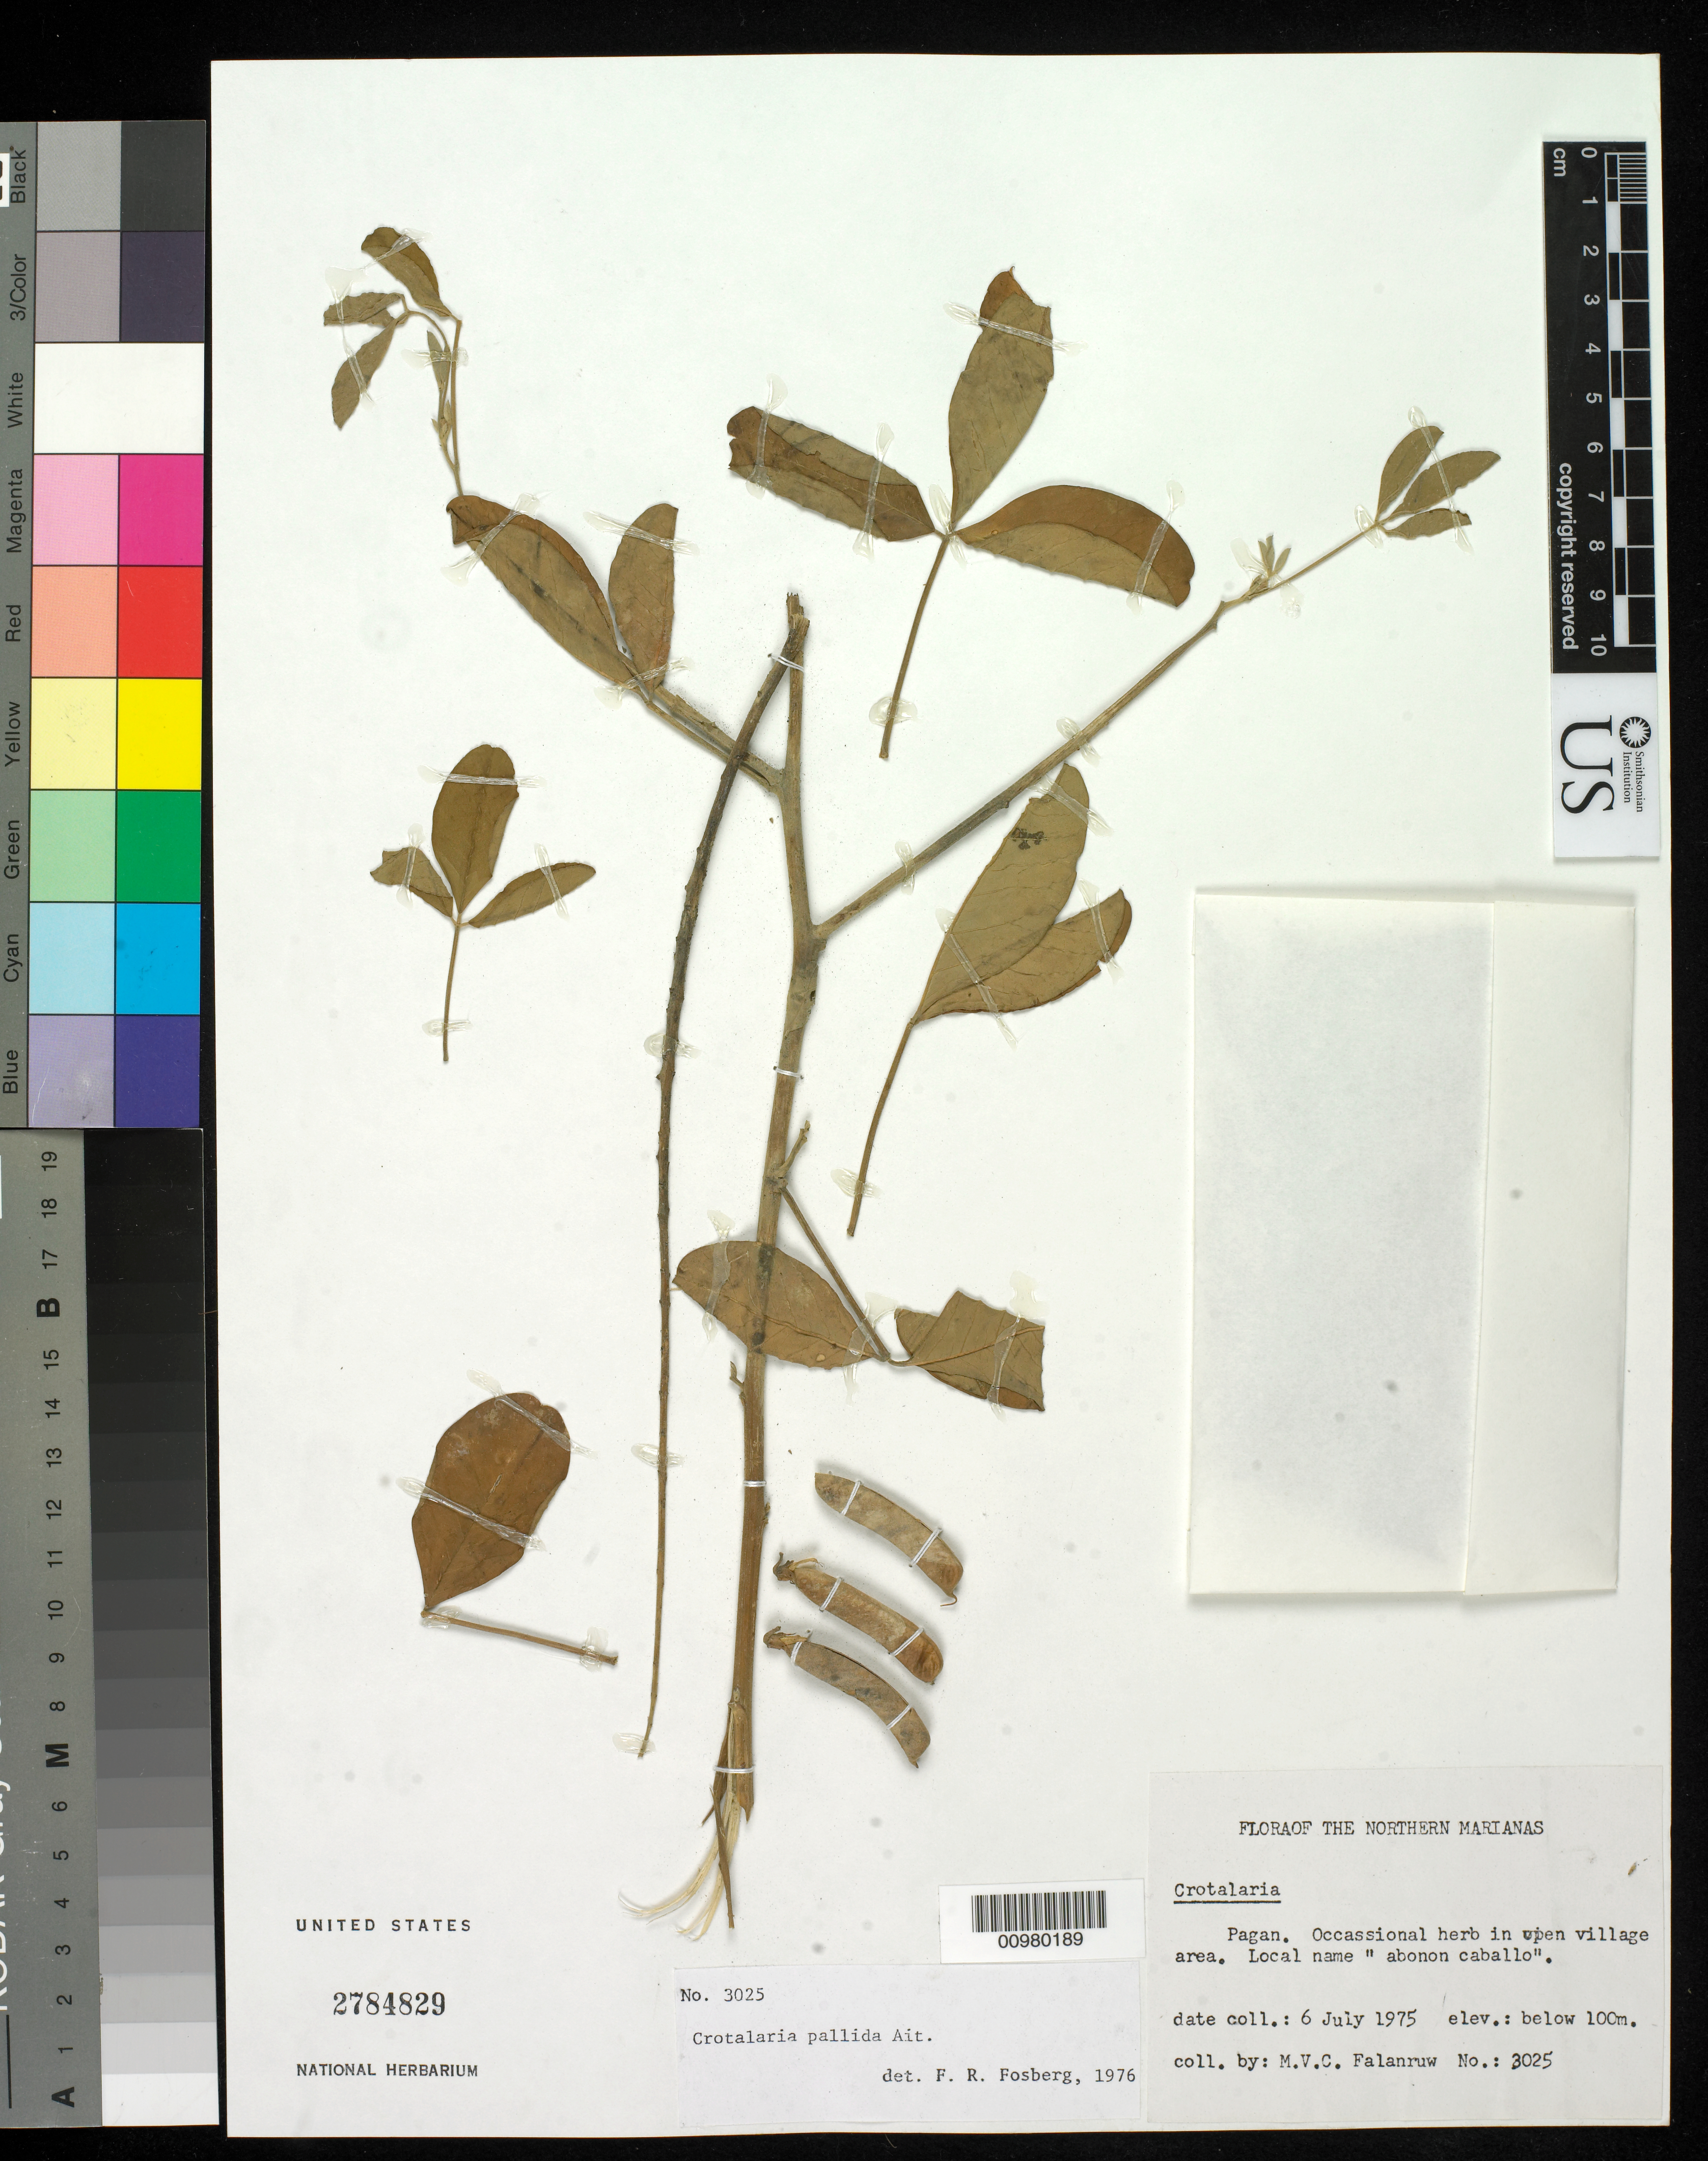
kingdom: Plantae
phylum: Tracheophyta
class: Magnoliopsida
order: Fabales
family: Fabaceae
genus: Crotalaria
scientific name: Crotalaria pallida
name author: Aiton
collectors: M. V. Falanruw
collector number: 3025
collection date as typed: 06 Jul 1975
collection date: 1975-07-06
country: Northern Mariana Islands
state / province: Northern Islands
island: Pagan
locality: in open village area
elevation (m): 0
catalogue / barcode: US 2784829